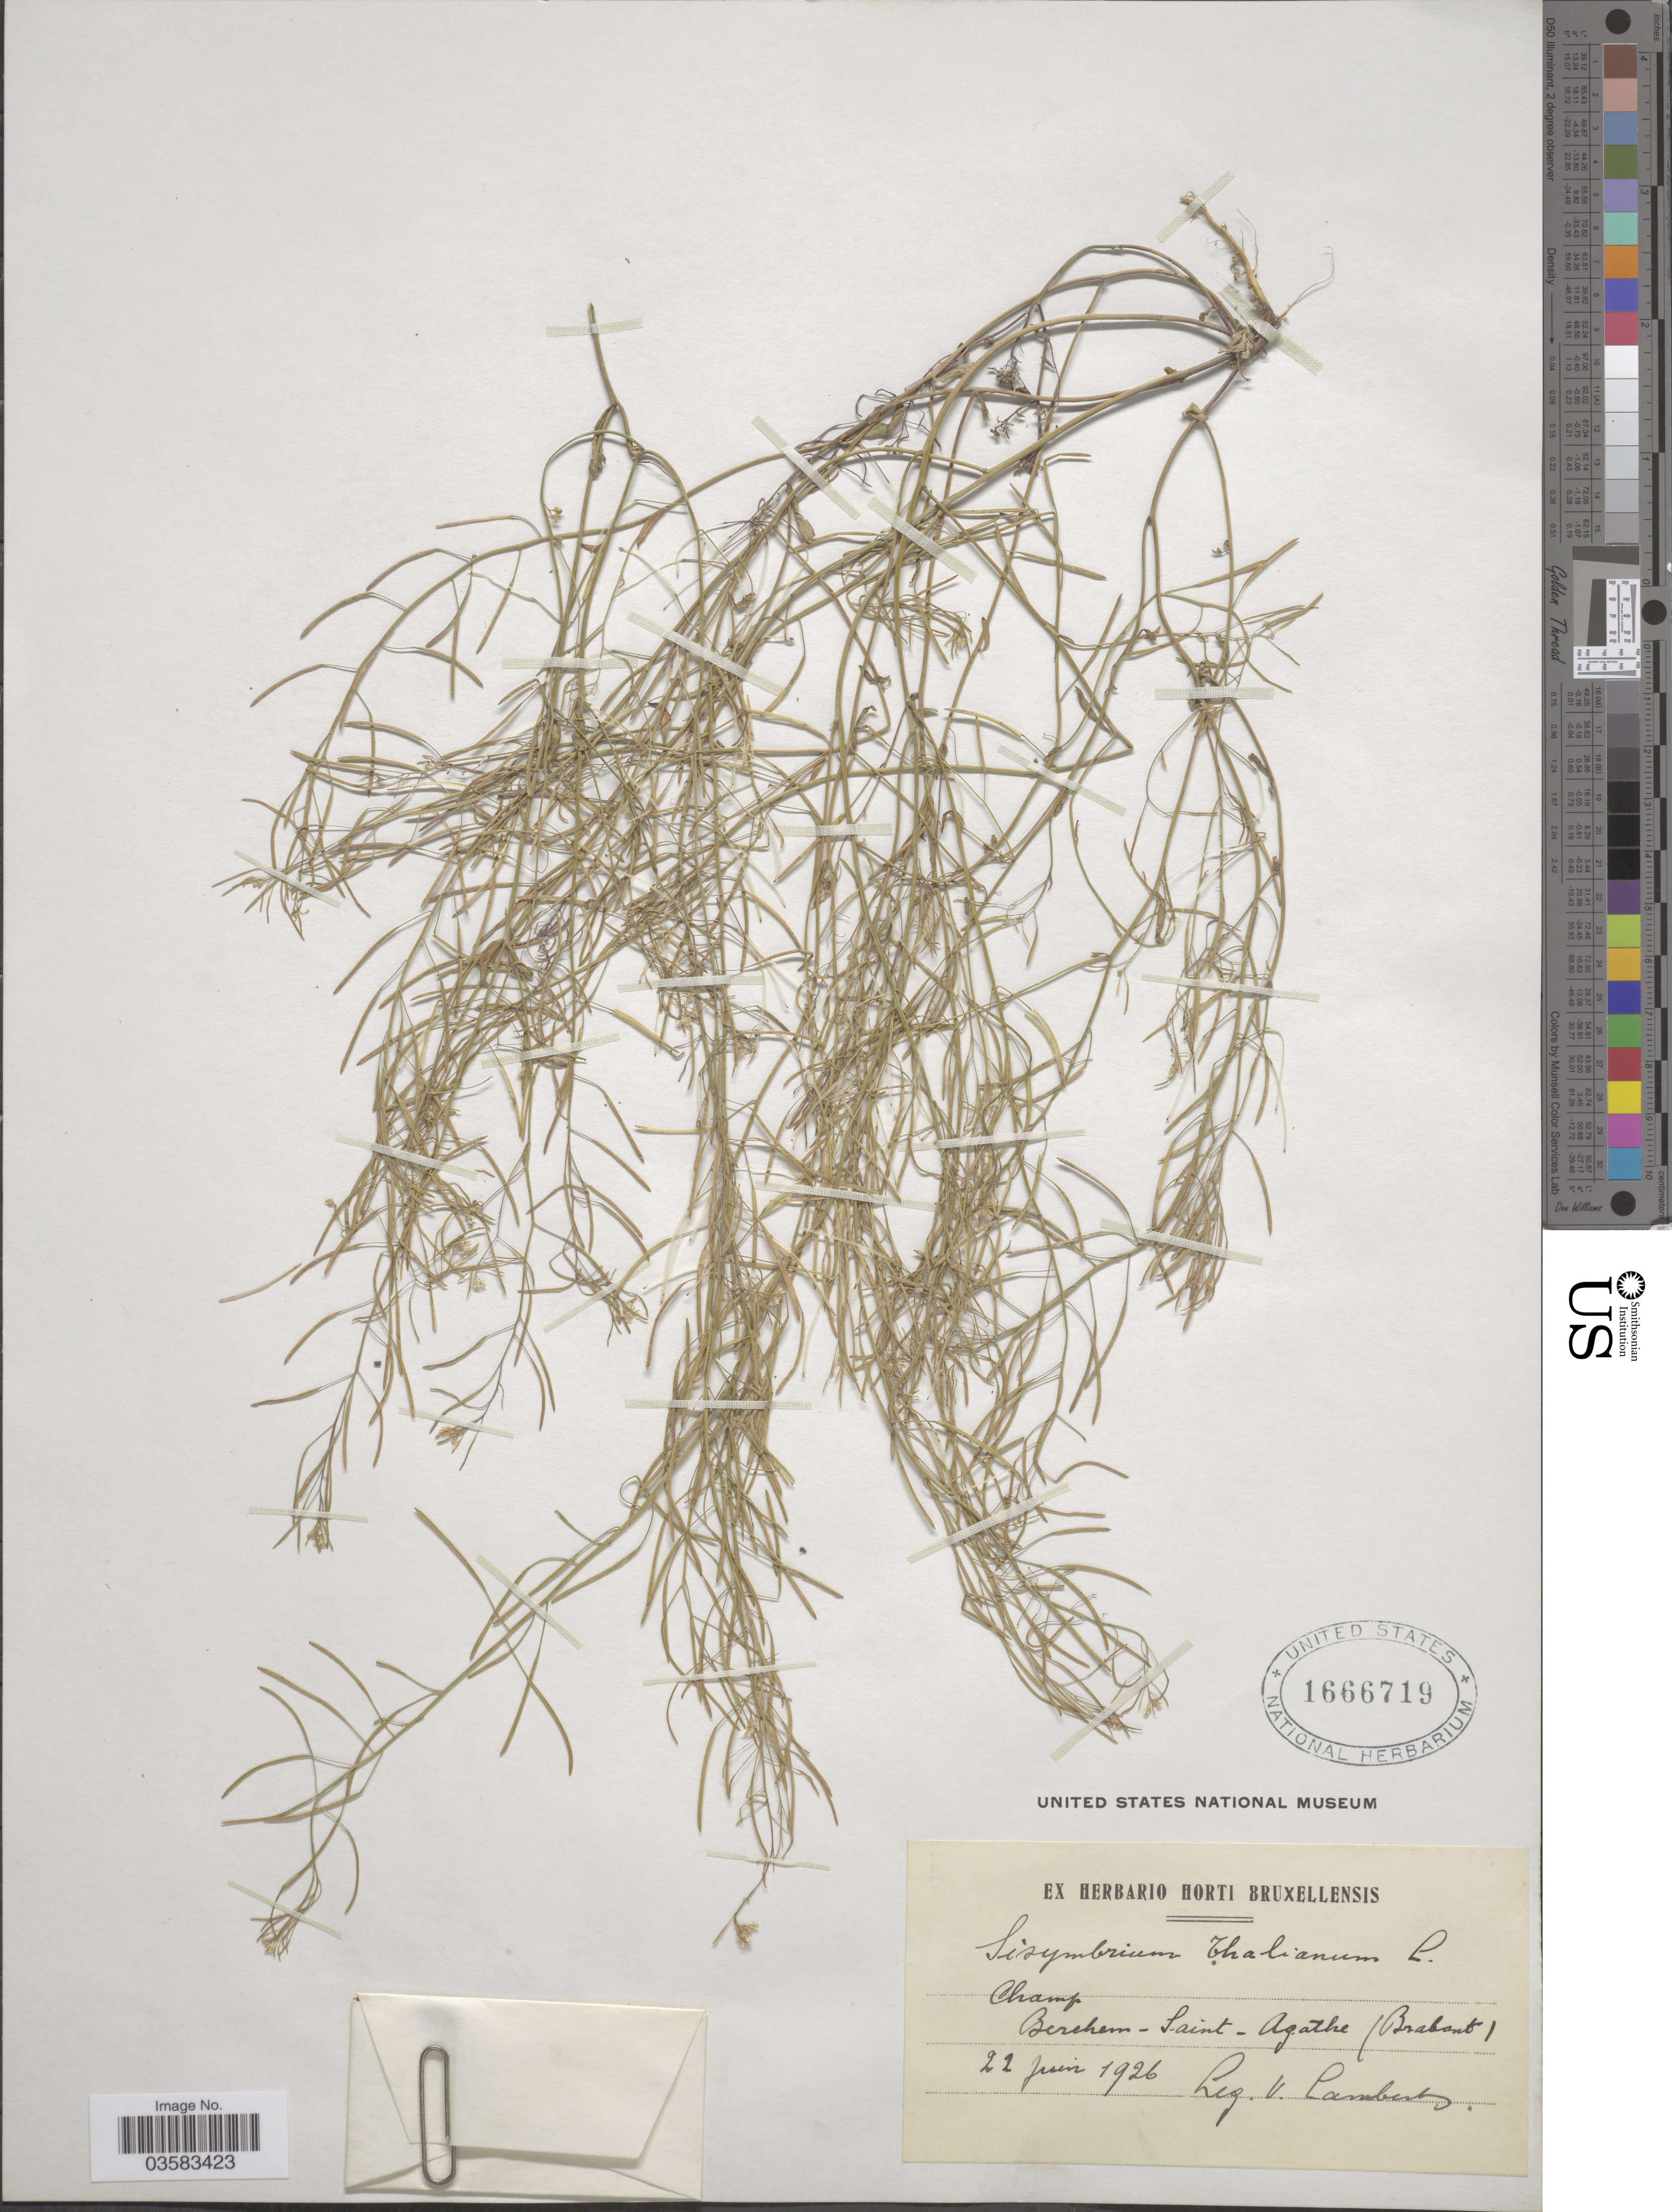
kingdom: Plantae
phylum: Tracheophyta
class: Magnoliopsida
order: Brassicales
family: Brassicaceae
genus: Sisymbrium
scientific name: Sisymbrium thalianum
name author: (L.) J. Gay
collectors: V. Lambert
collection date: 1926-06-22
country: Belgium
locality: Champ Berchem - Saint - Agathe (Brabant).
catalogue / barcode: US 1666719